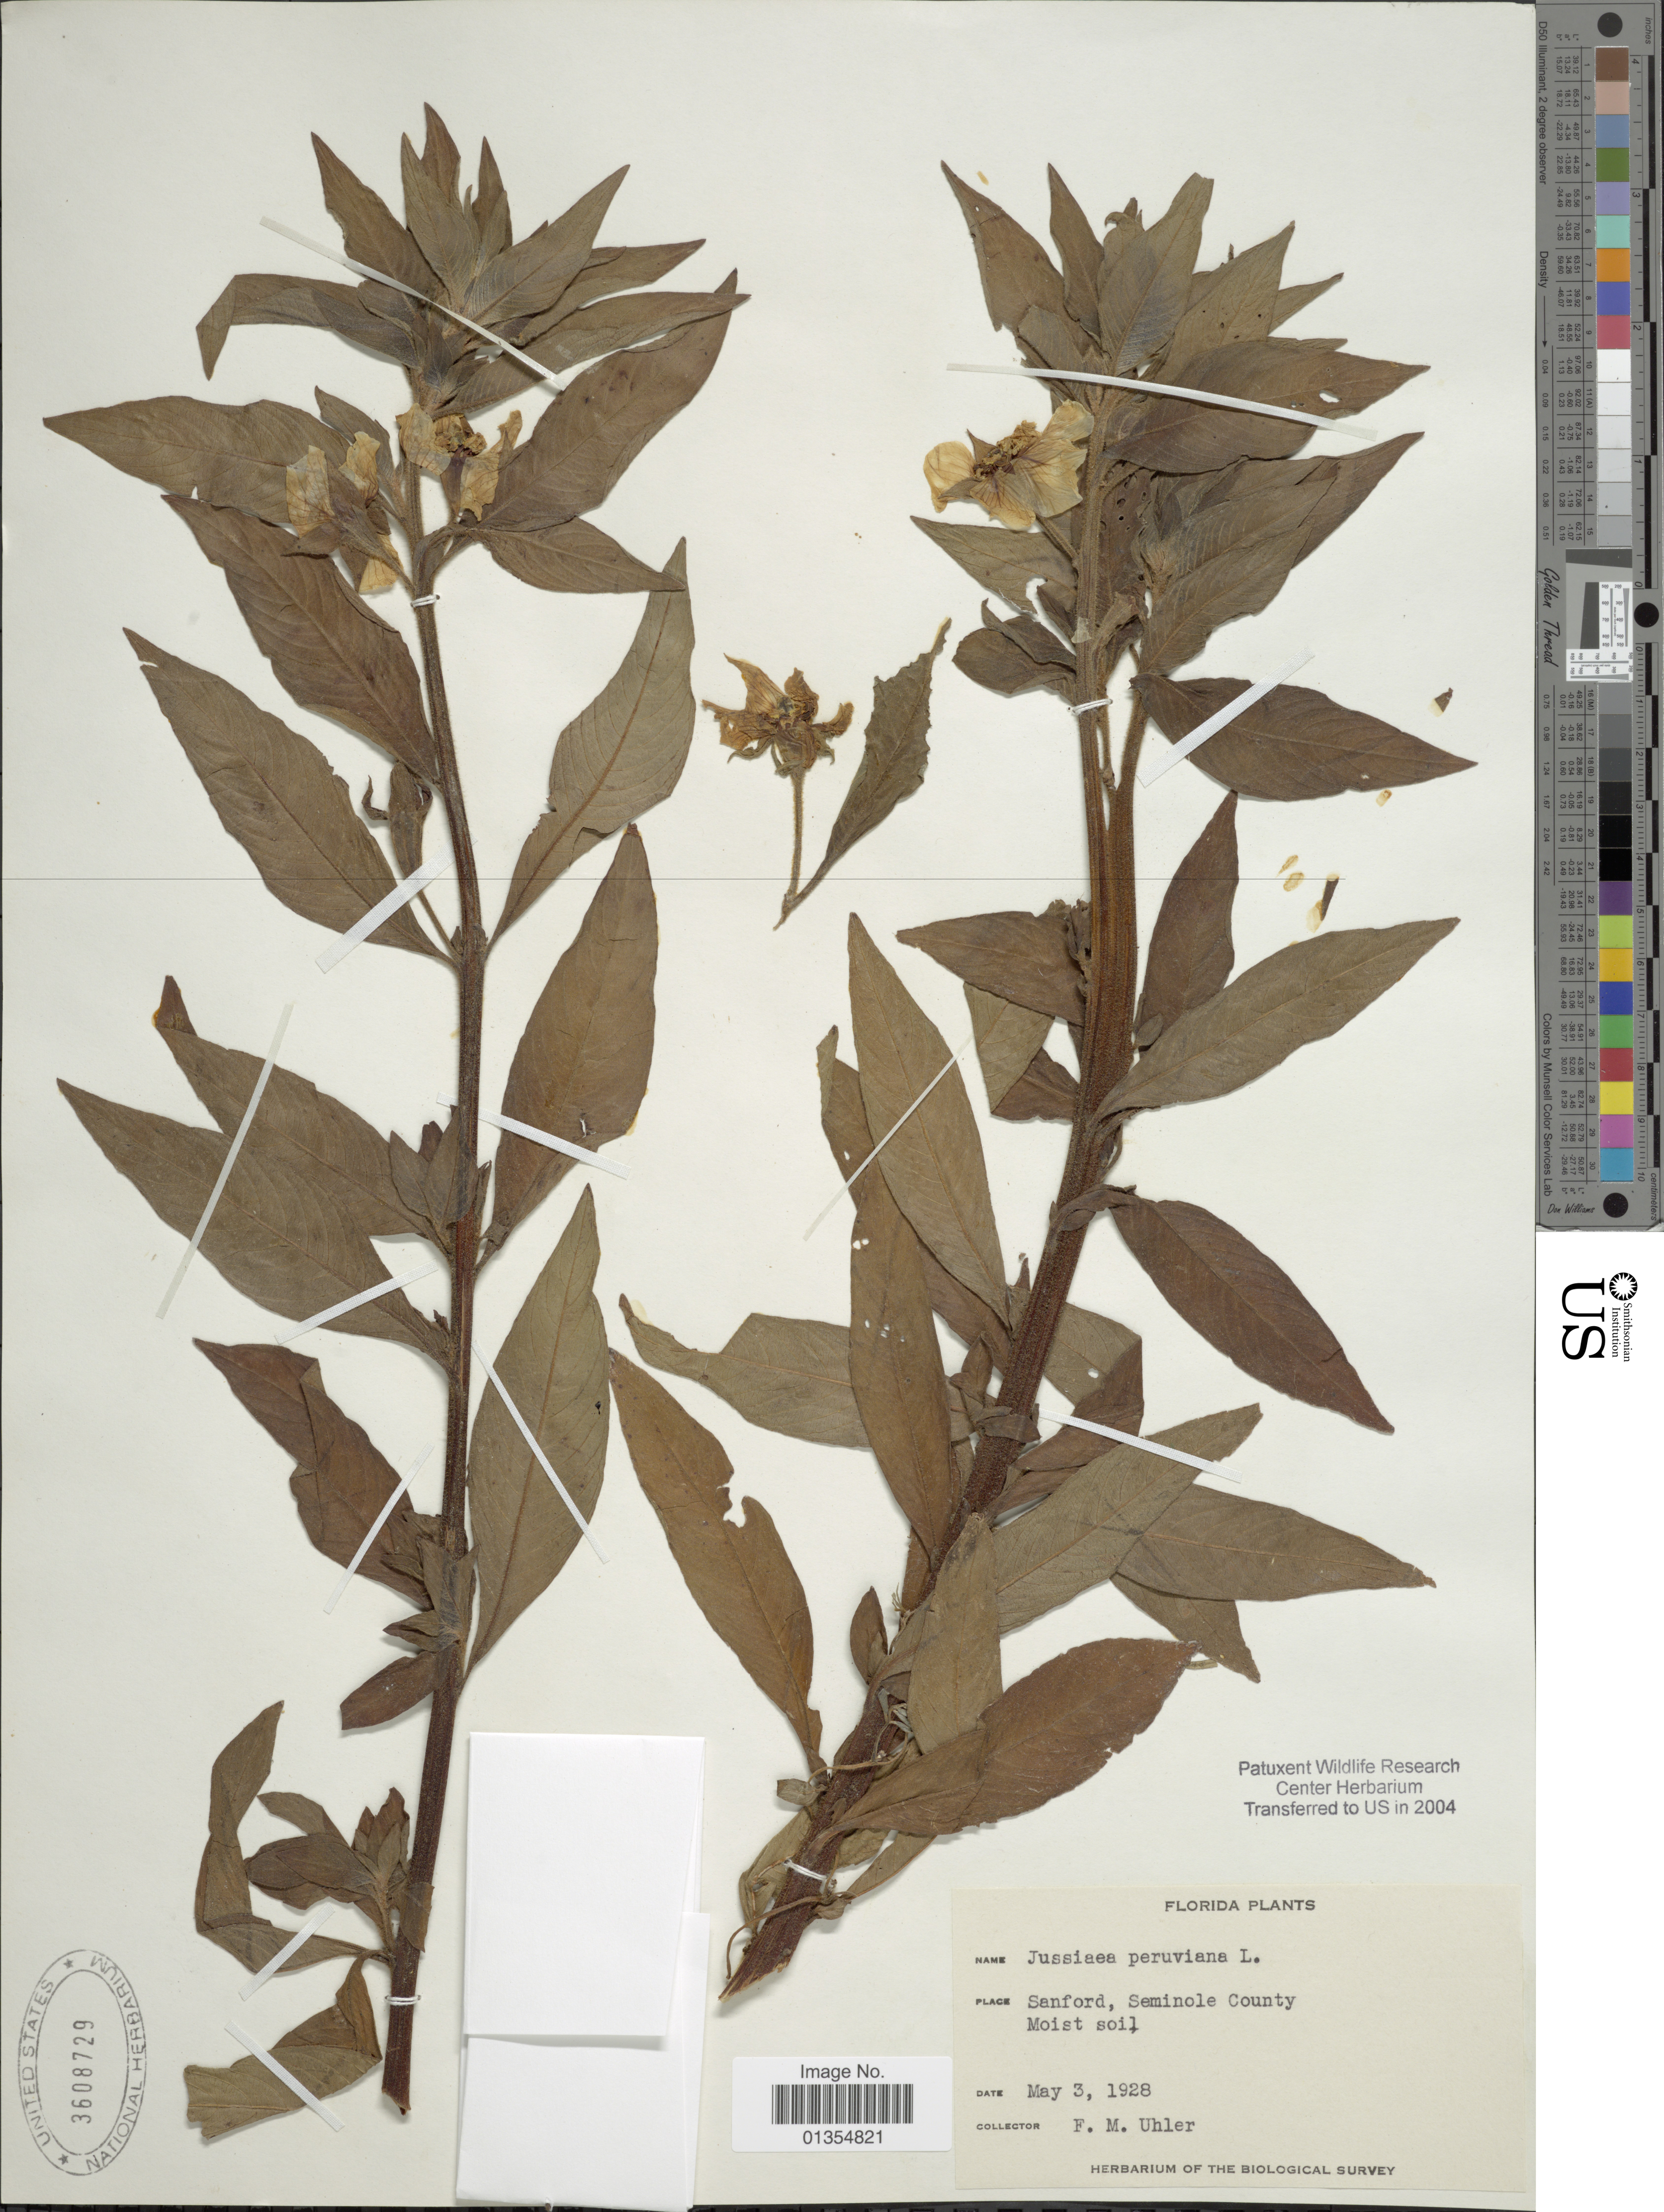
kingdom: Plantae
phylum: Tracheophyta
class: Magnoliopsida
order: Myrtales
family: Onagraceae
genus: Ludwigia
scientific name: Ludwigia peruviana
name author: (L.) H. Hara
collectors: F. M. Uhler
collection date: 1928-05-03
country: United States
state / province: Florida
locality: Sanford, Seminole County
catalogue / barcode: US 3608729